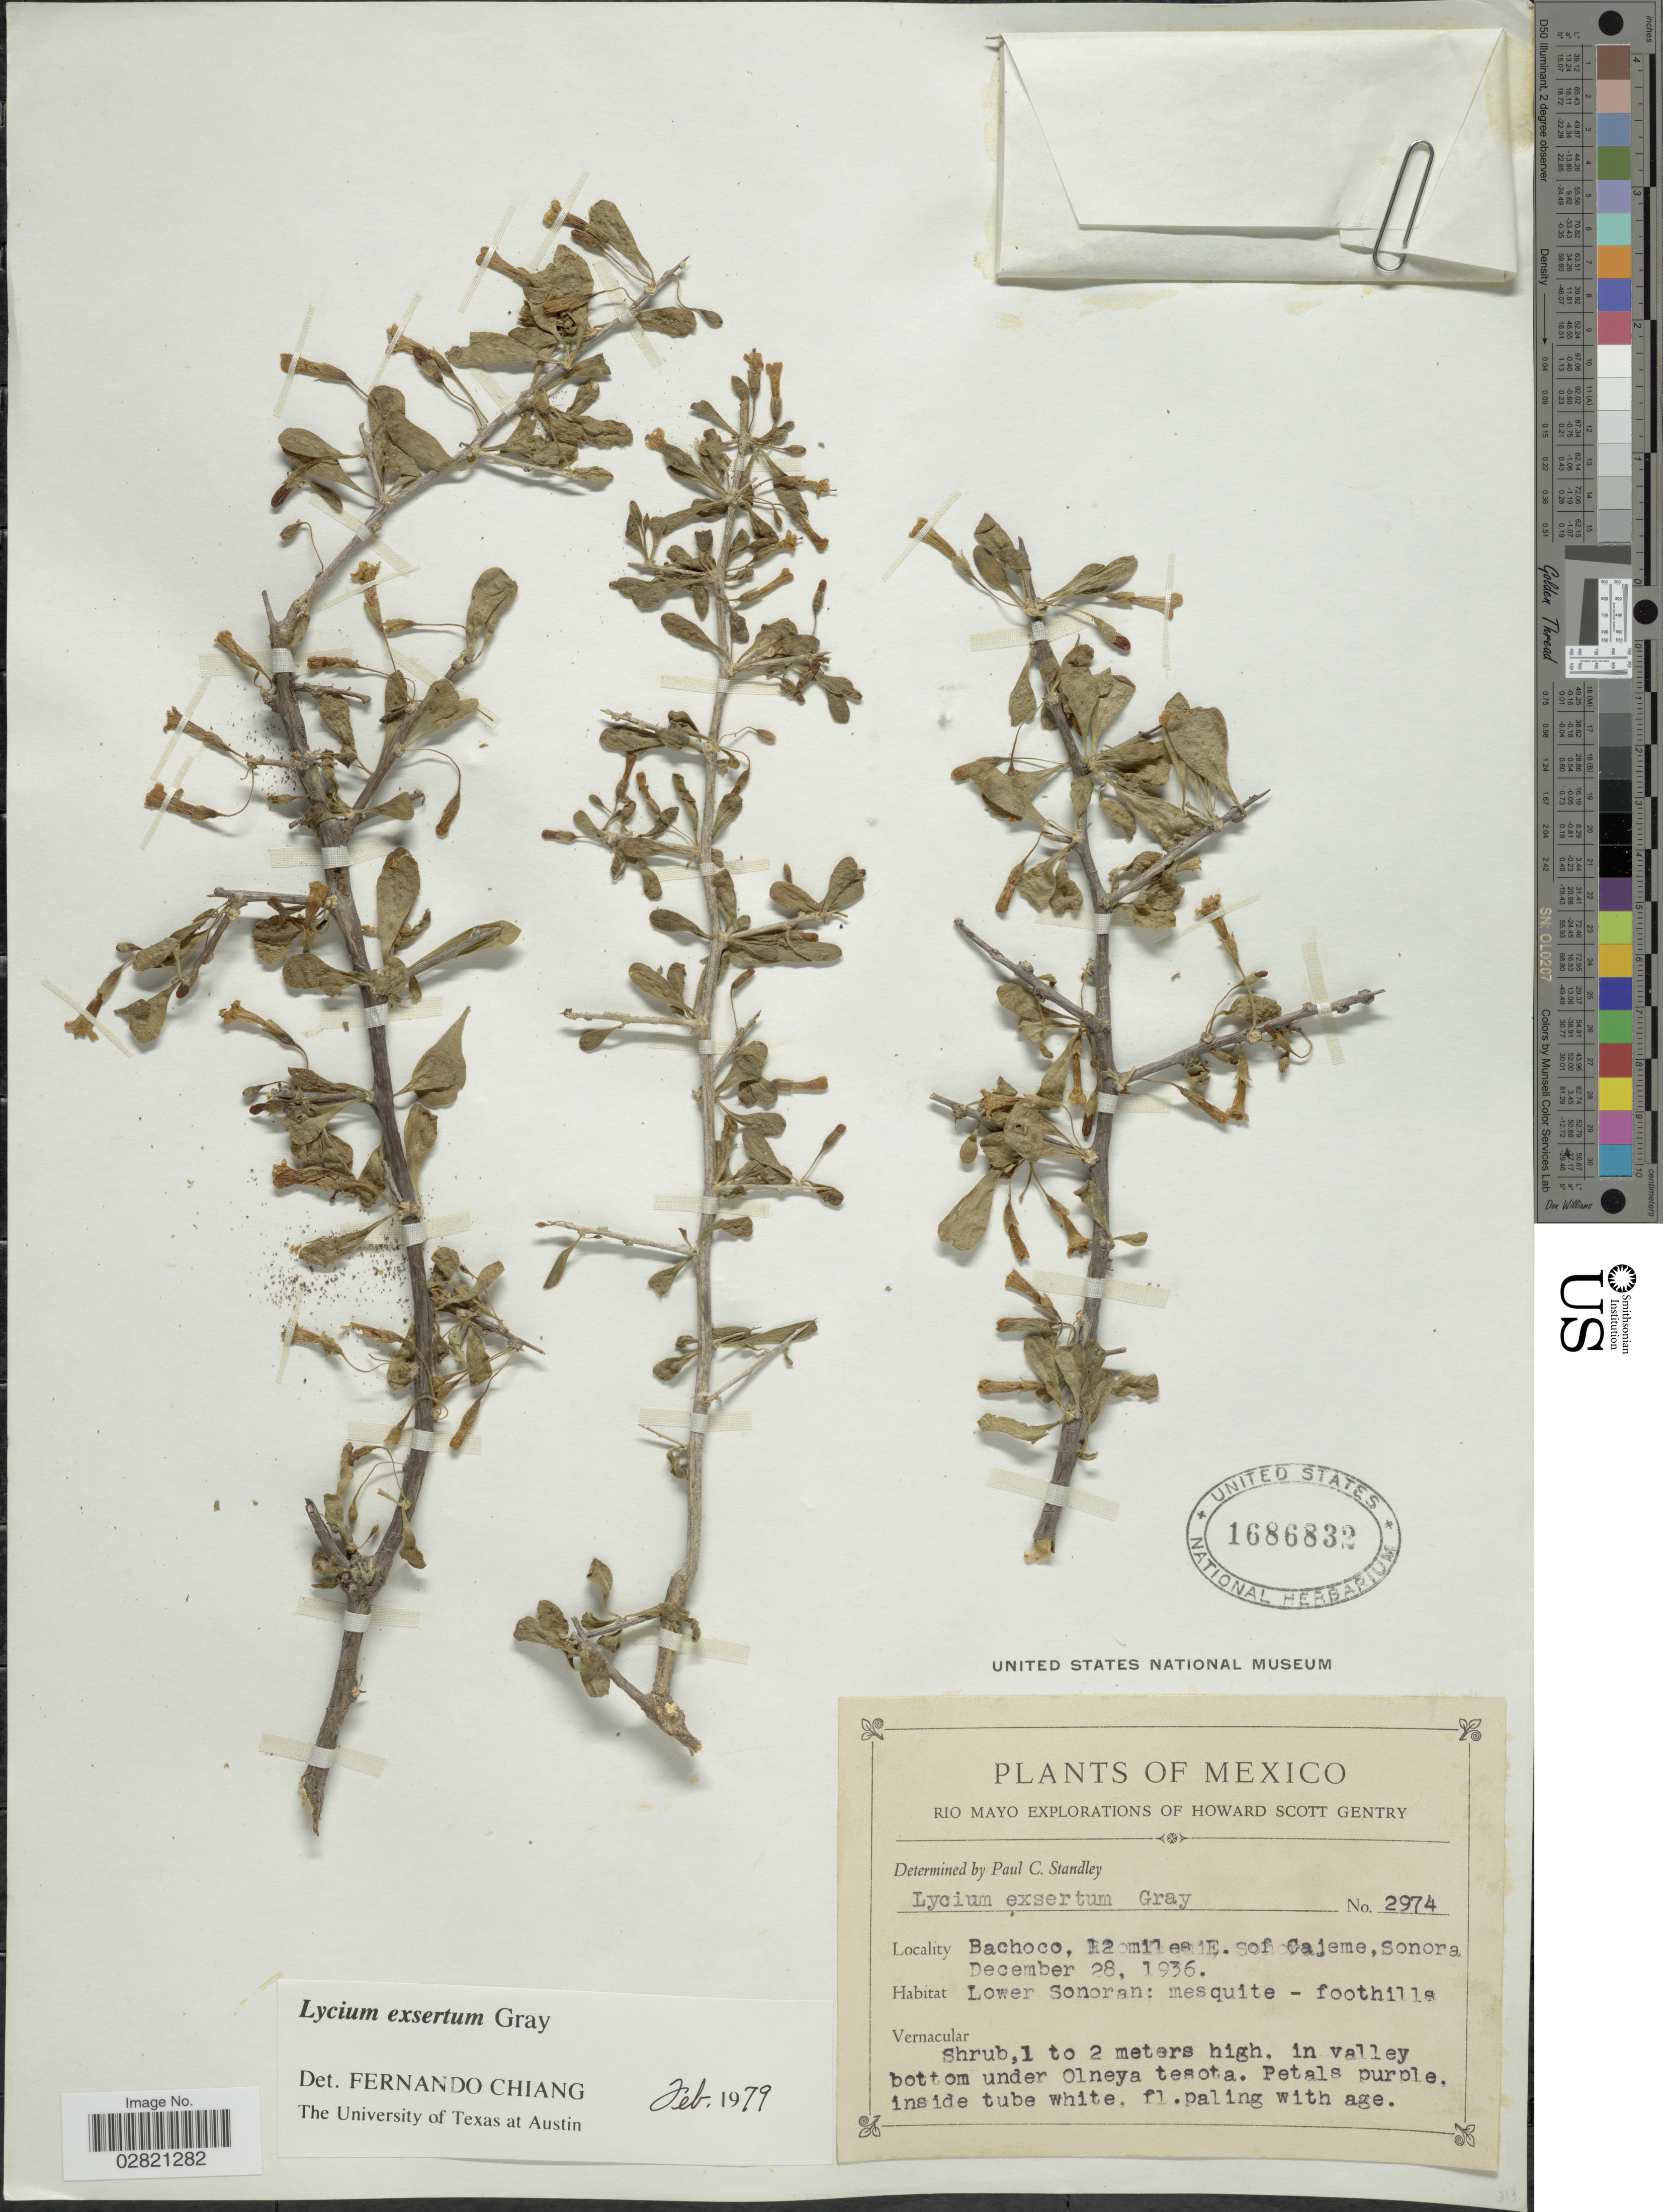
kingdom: Plantae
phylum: Tracheophyta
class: Magnoliopsida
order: Solanales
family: Solanaceae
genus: Lycium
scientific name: Lycium exsertum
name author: A. Gray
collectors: H. S. Gentry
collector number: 2974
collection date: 1936-12-28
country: Mexico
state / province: Sonora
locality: Rio Mayo, Bachoco, 12 miles E. of Cajeme, Lower Sonoran.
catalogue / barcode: US 1686832